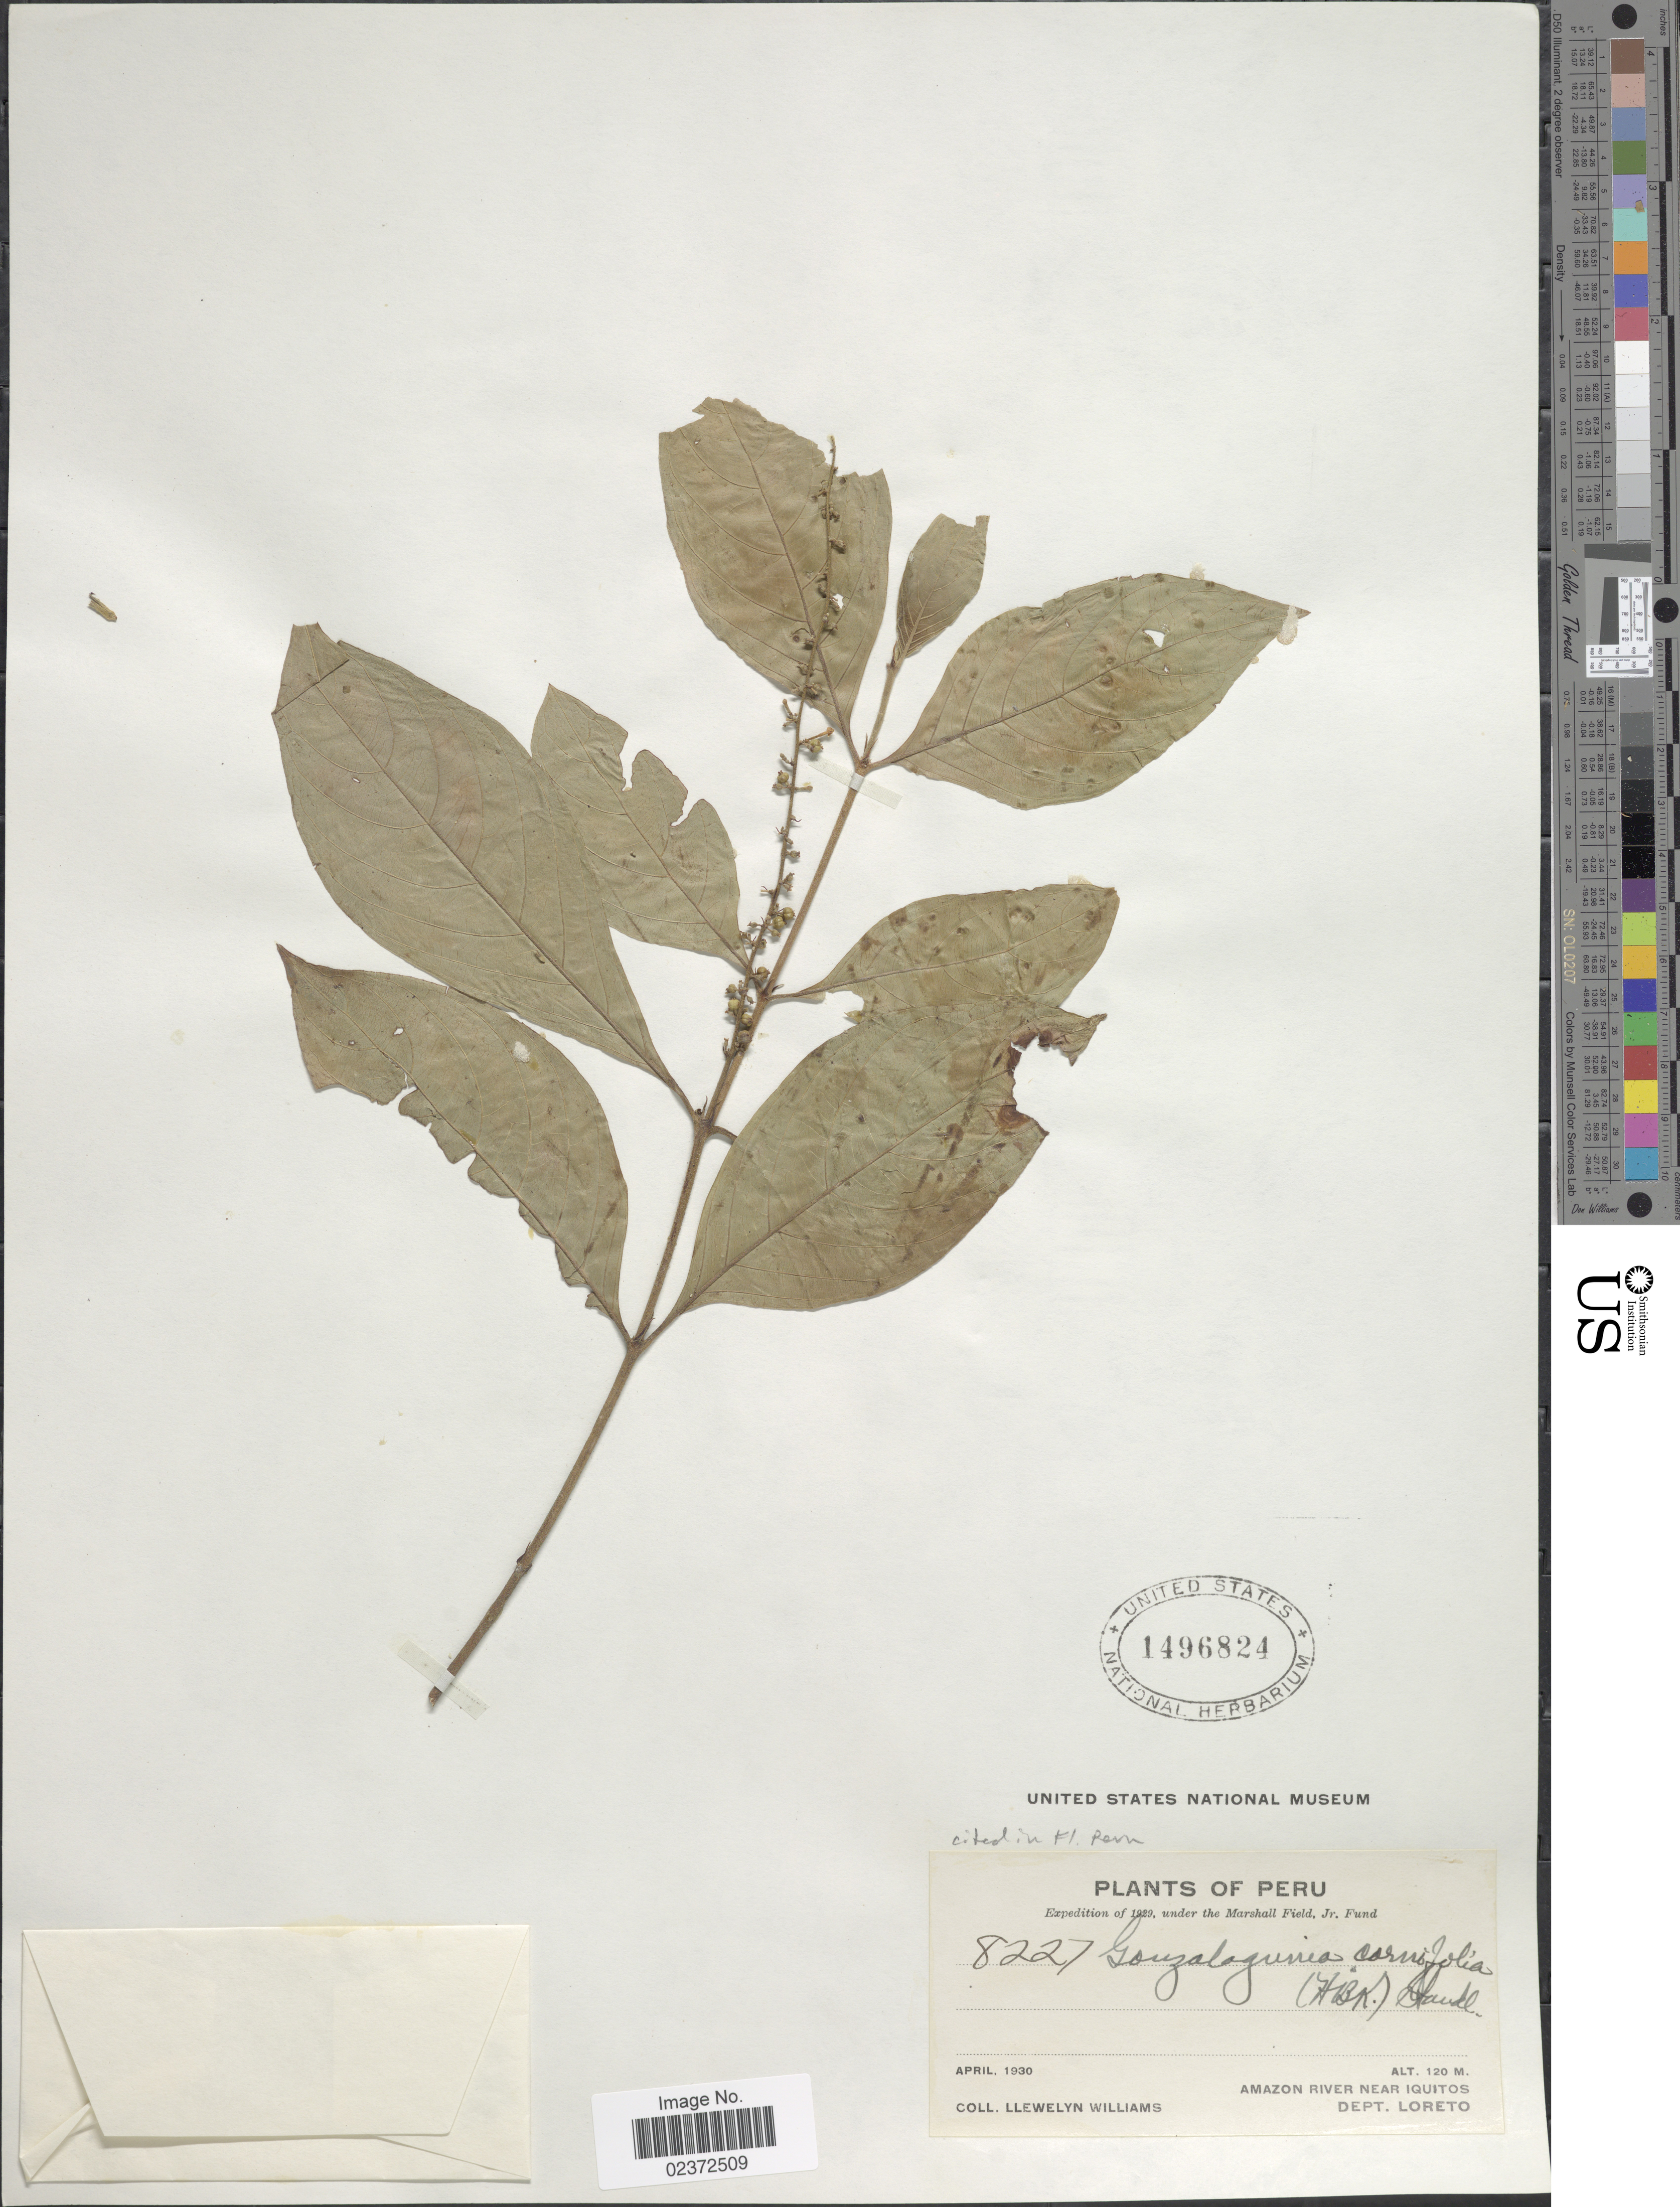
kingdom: Plantae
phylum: Tracheophyta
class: Magnoliopsida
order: Gentianales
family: Rubiaceae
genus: Gonzalagunia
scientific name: Gonzalagunia cornifolia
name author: (Kunth) Standl.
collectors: Ll. Williams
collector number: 8227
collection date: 1930-04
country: Peru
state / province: Loreto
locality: Amazon River near Iquitos,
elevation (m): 120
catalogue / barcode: US 1496824